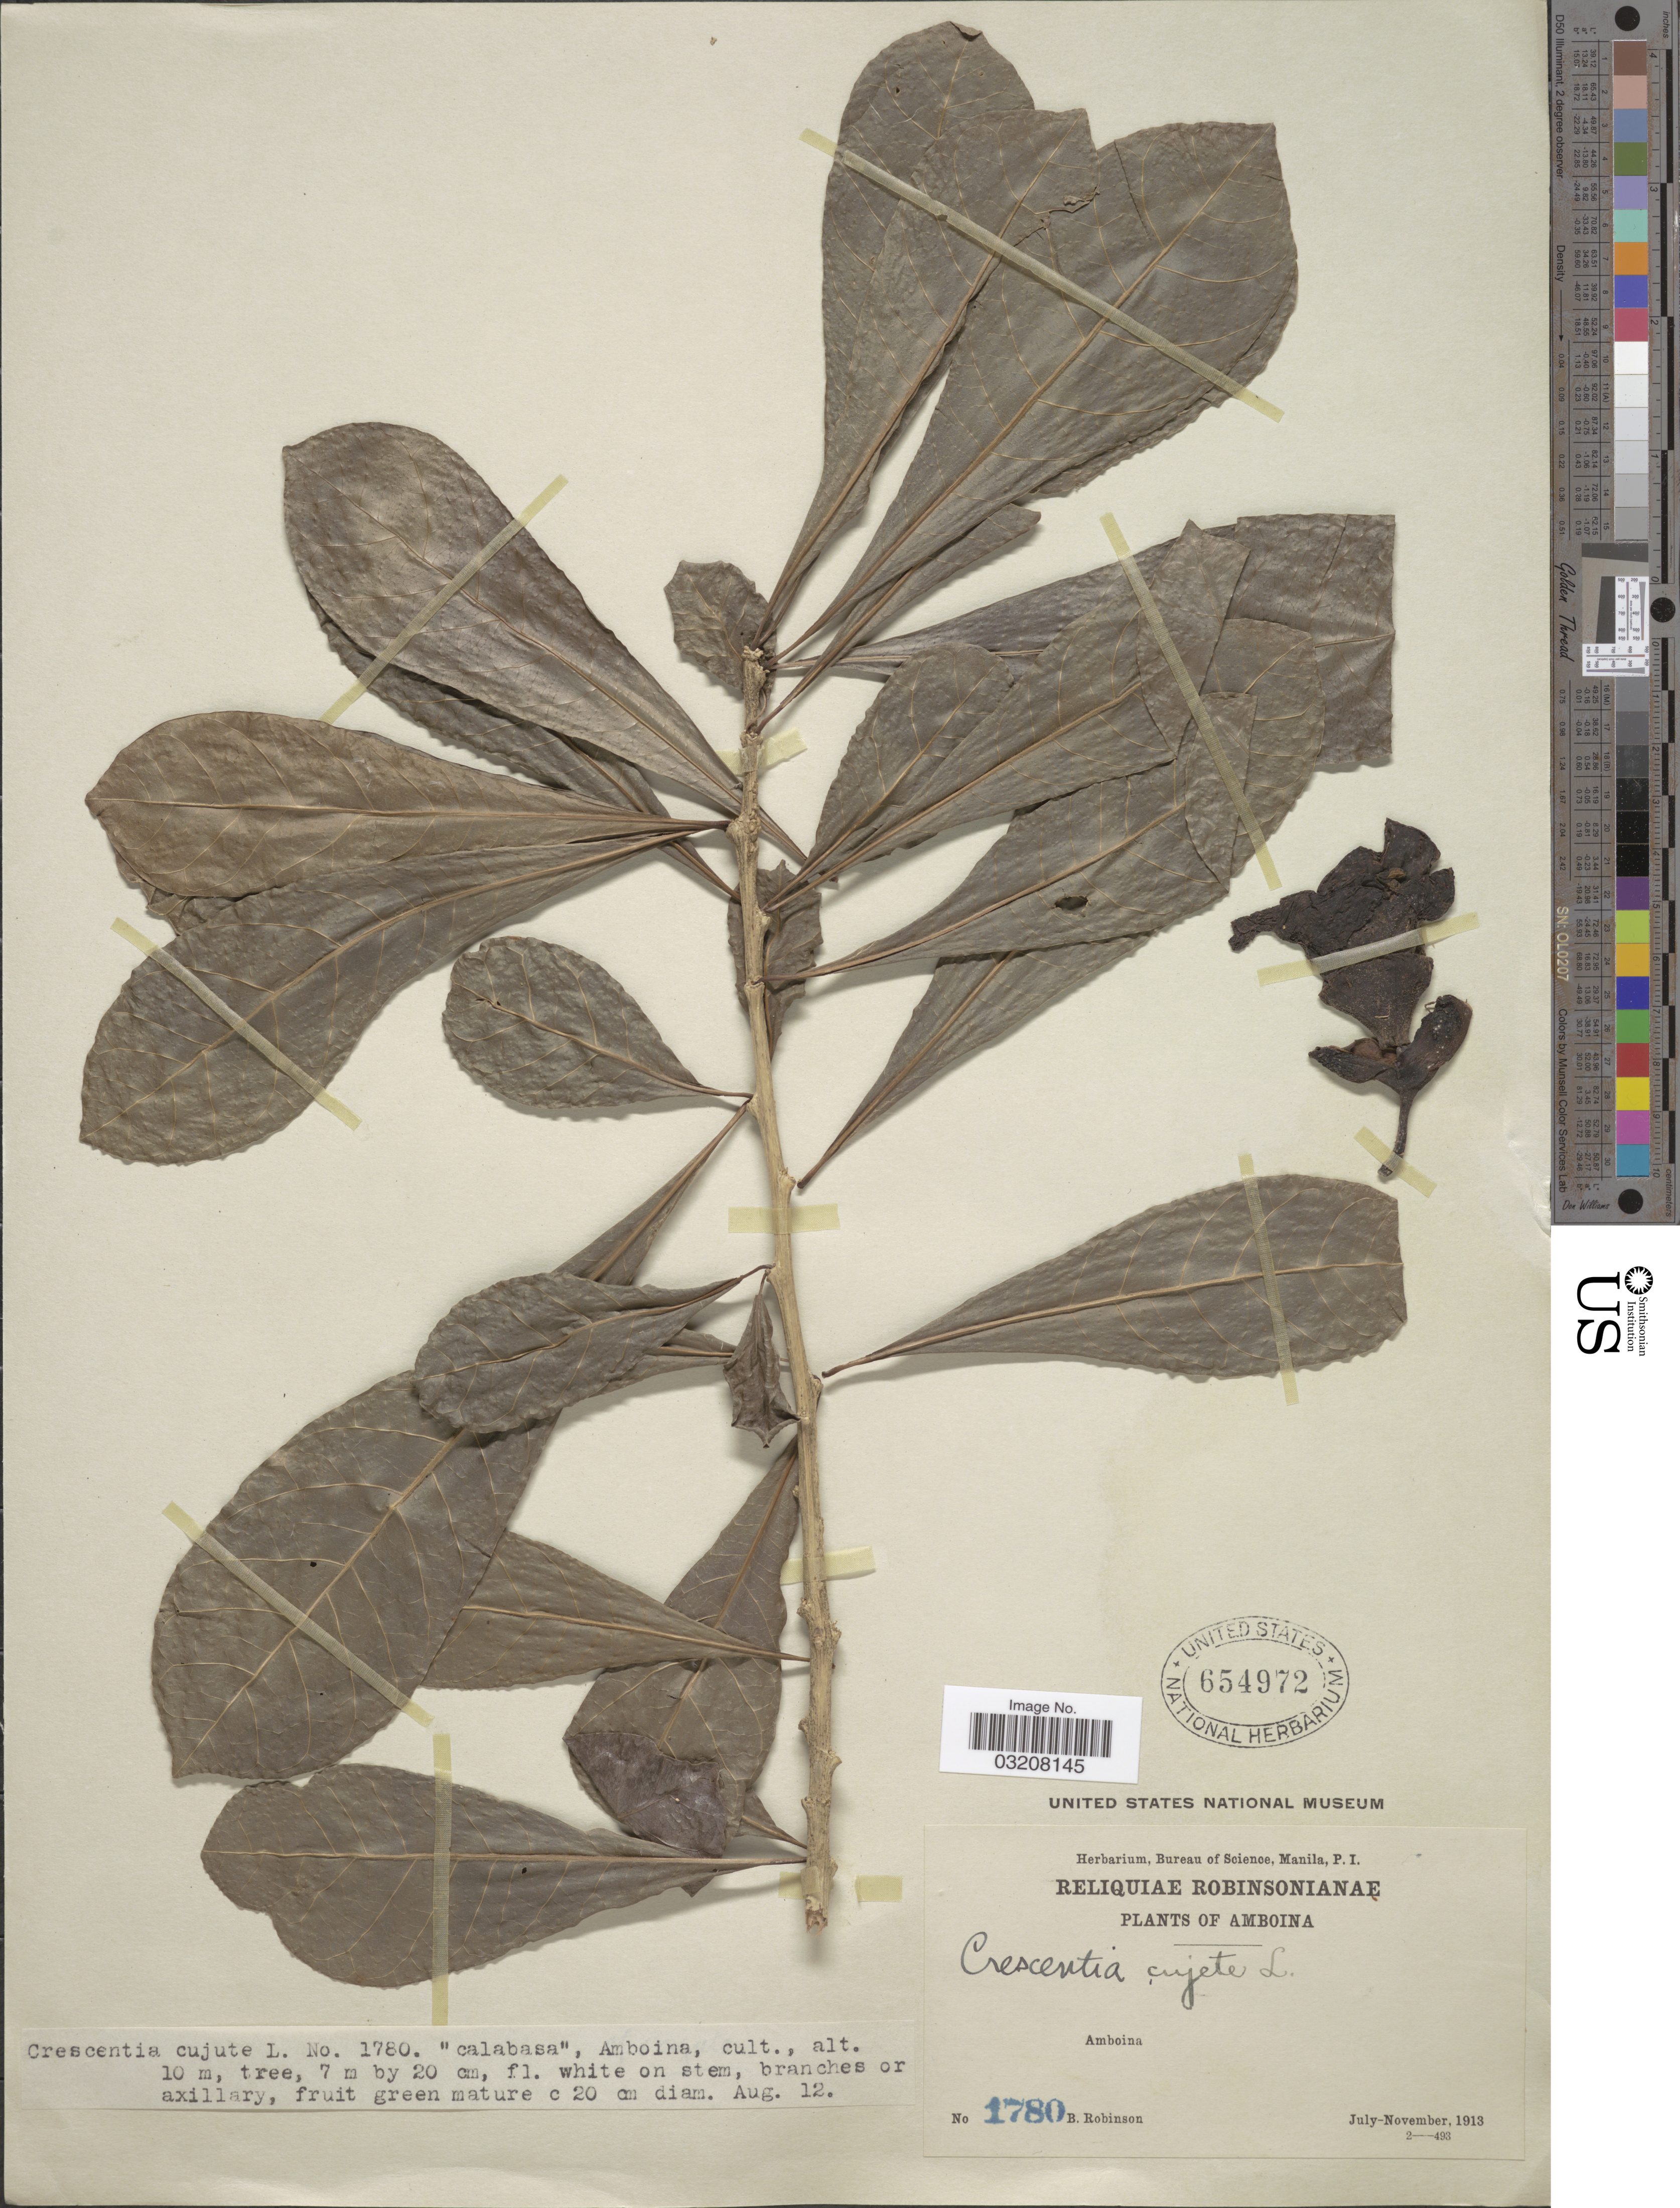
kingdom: Plantae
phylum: Tracheophyta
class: Magnoliopsida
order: Lamiales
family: Bignoniaceae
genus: Crescentia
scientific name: Crescentia alata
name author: Kunth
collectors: B. Robinson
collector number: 1780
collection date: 1913-08-12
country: Indonesia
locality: Amboina.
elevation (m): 10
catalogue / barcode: US 654972